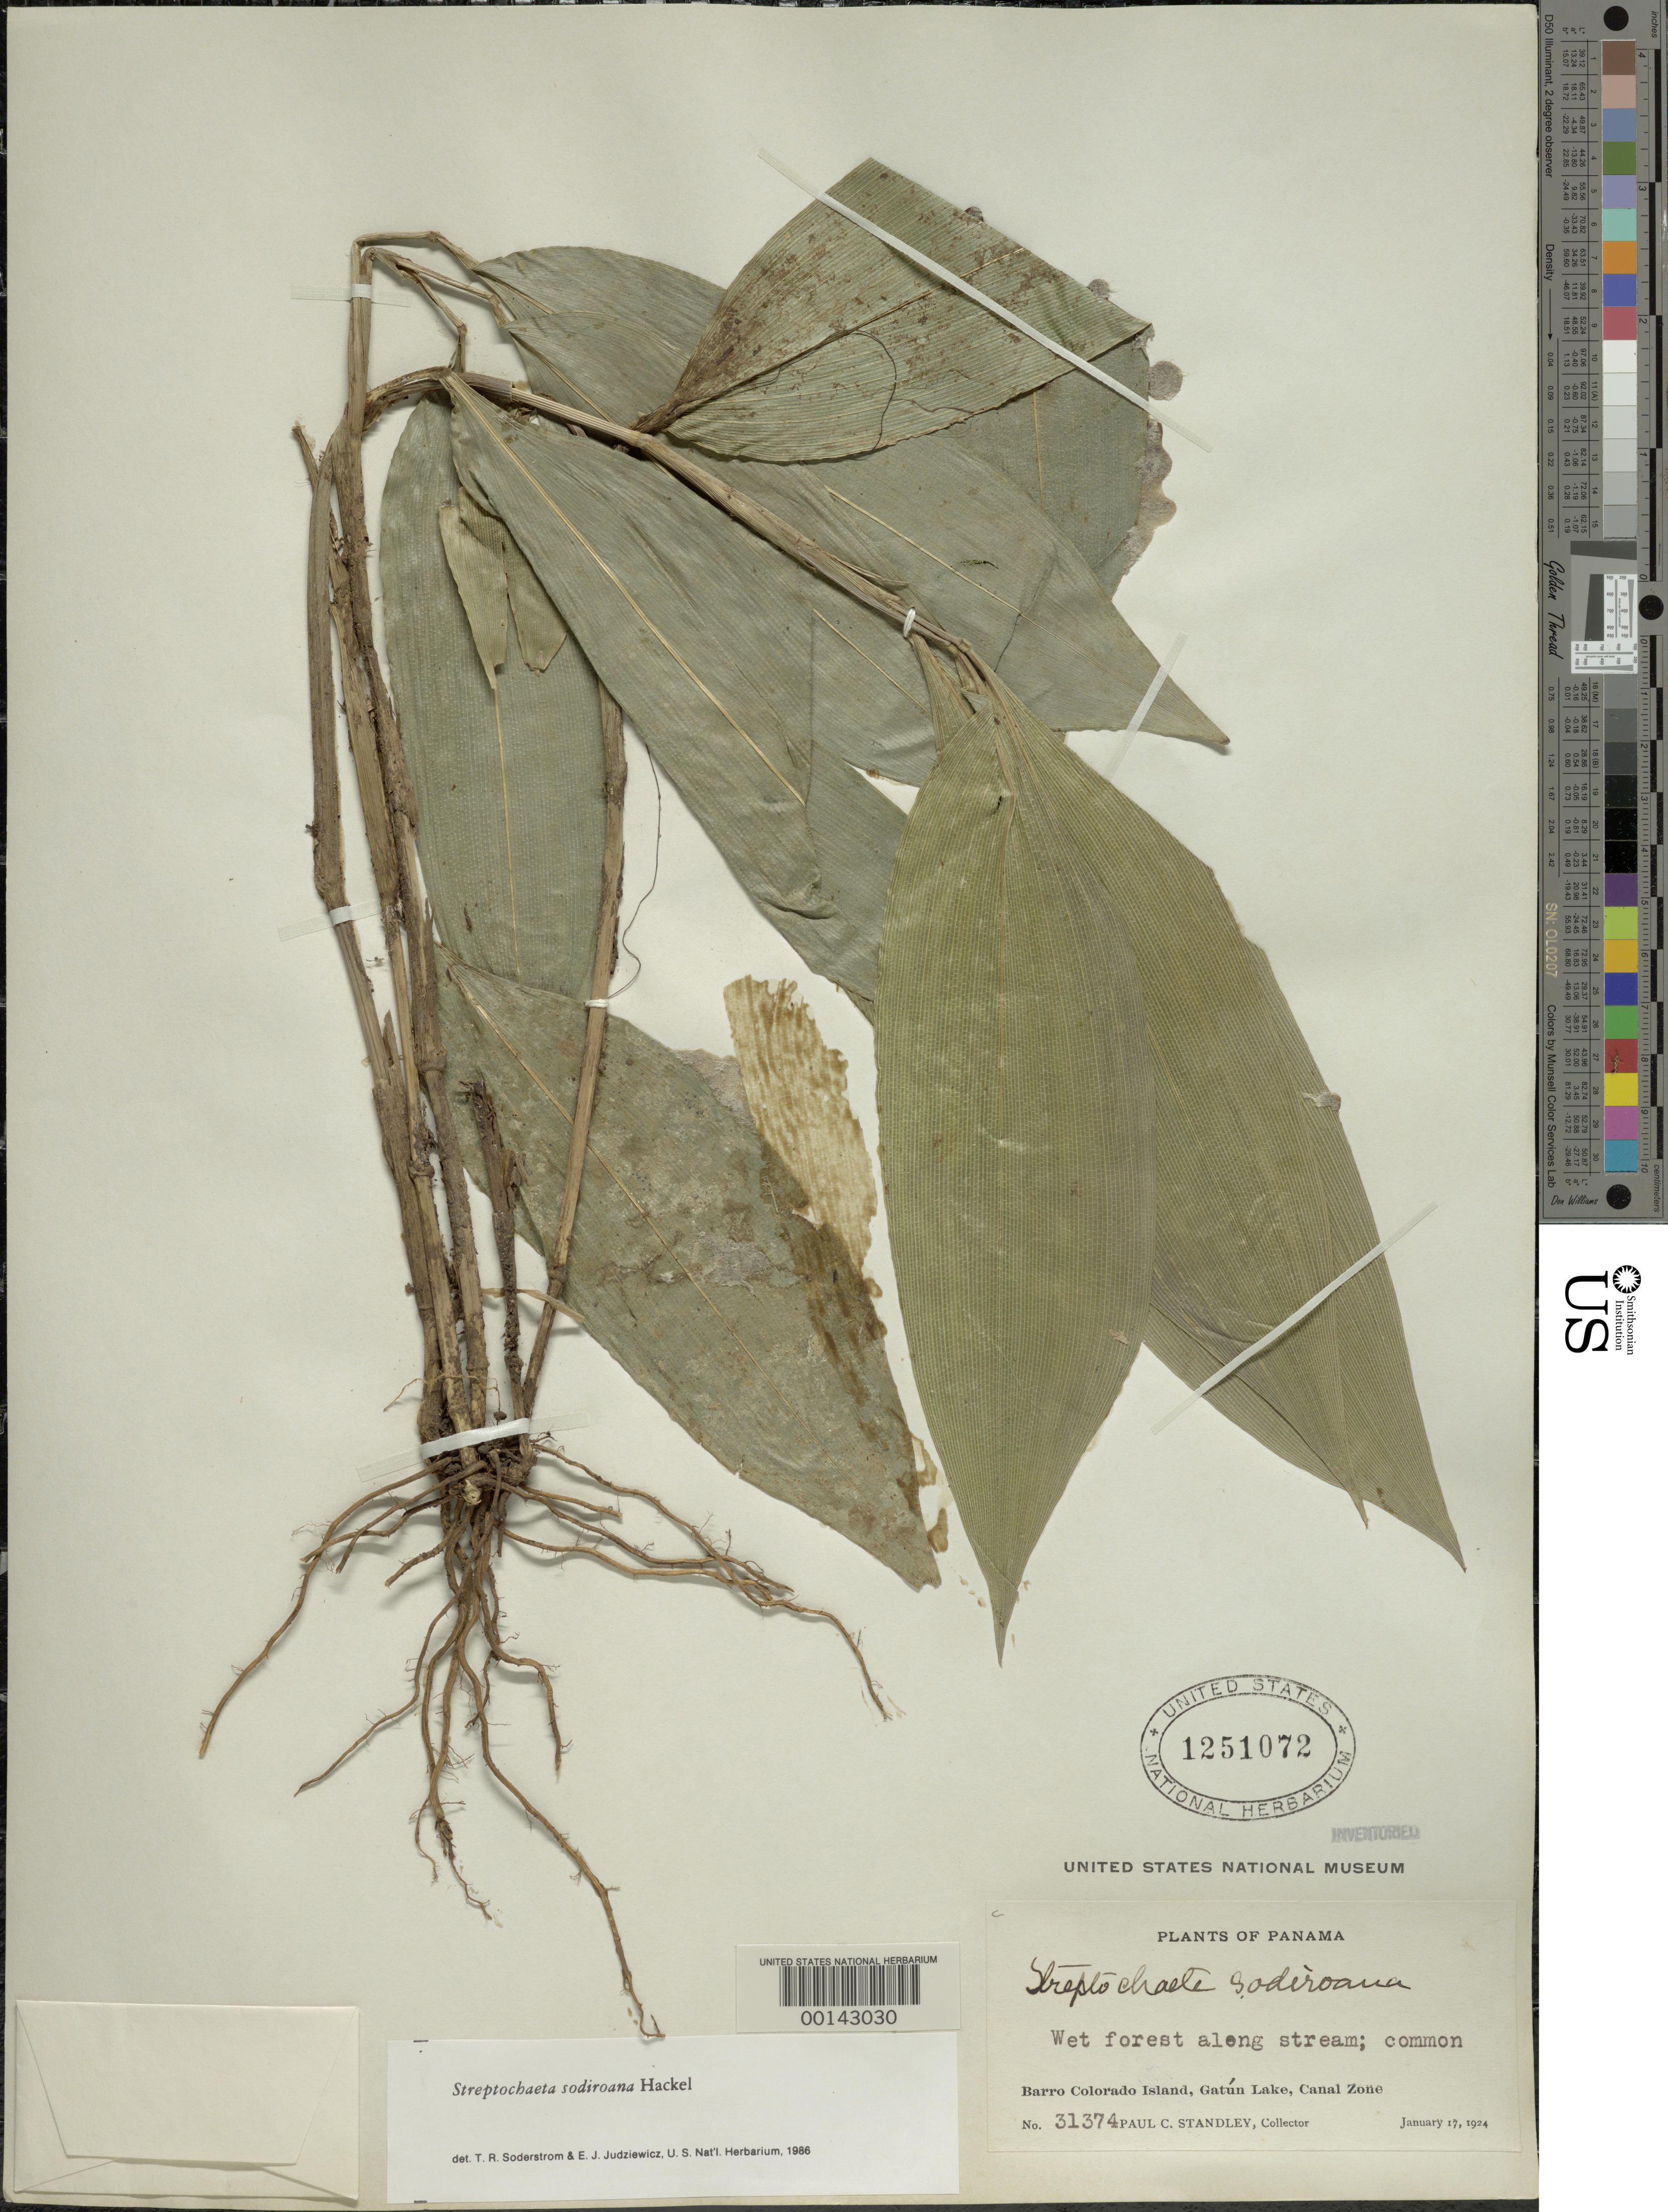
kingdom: Plantae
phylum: Tracheophyta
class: Liliopsida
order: Poales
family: Poaceae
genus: Streptochaeta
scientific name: Streptochaeta sodiroana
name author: Hack.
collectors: P. C. Standley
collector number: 31374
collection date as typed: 17 Jan 1924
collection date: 1924-01-17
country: Panama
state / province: Panamá Oeste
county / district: Canal Zone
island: Barro Colorado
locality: Gatun Lake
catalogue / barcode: US 1251072